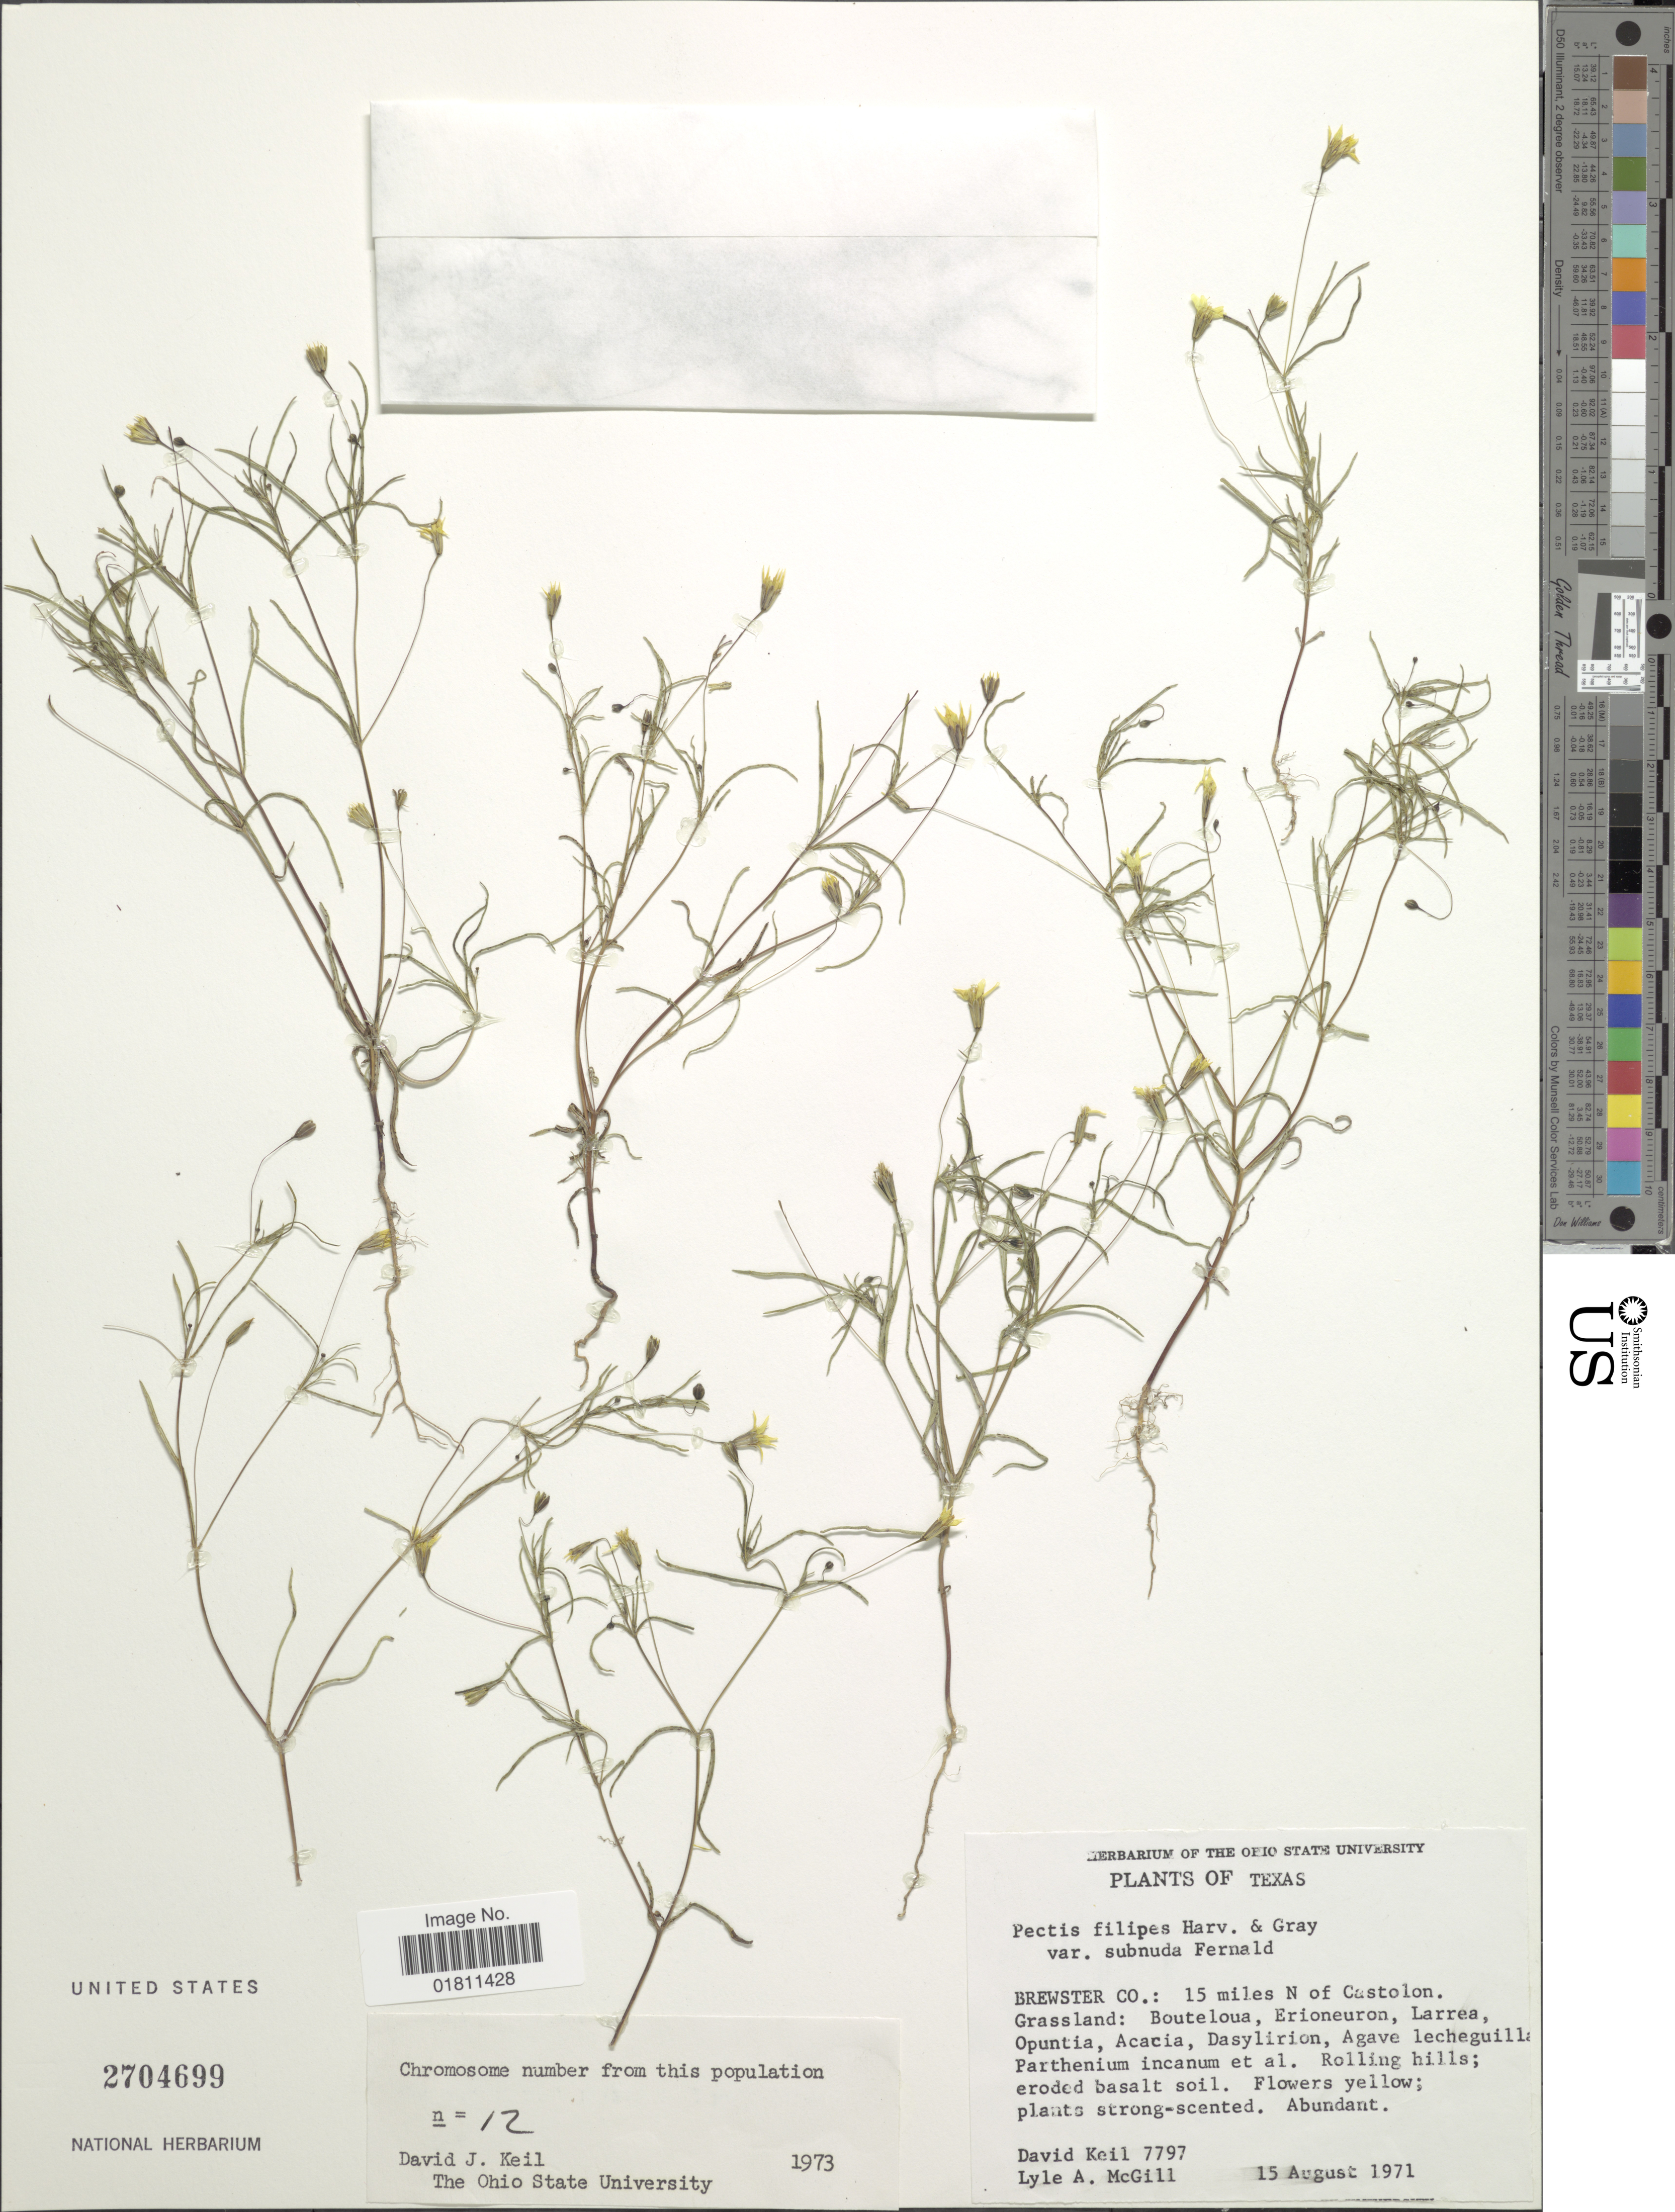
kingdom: Plantae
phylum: Tracheophyta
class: Magnoliopsida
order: Asterales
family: Asteraceae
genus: Pectis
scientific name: Pectis filipes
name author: Harv. & A. Gray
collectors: D. J. Keil & L. McGill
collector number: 7797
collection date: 1971-08-15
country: United States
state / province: Texas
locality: Texas, Brewster Co.: 15 miles N of Castolon.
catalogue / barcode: US 2704699